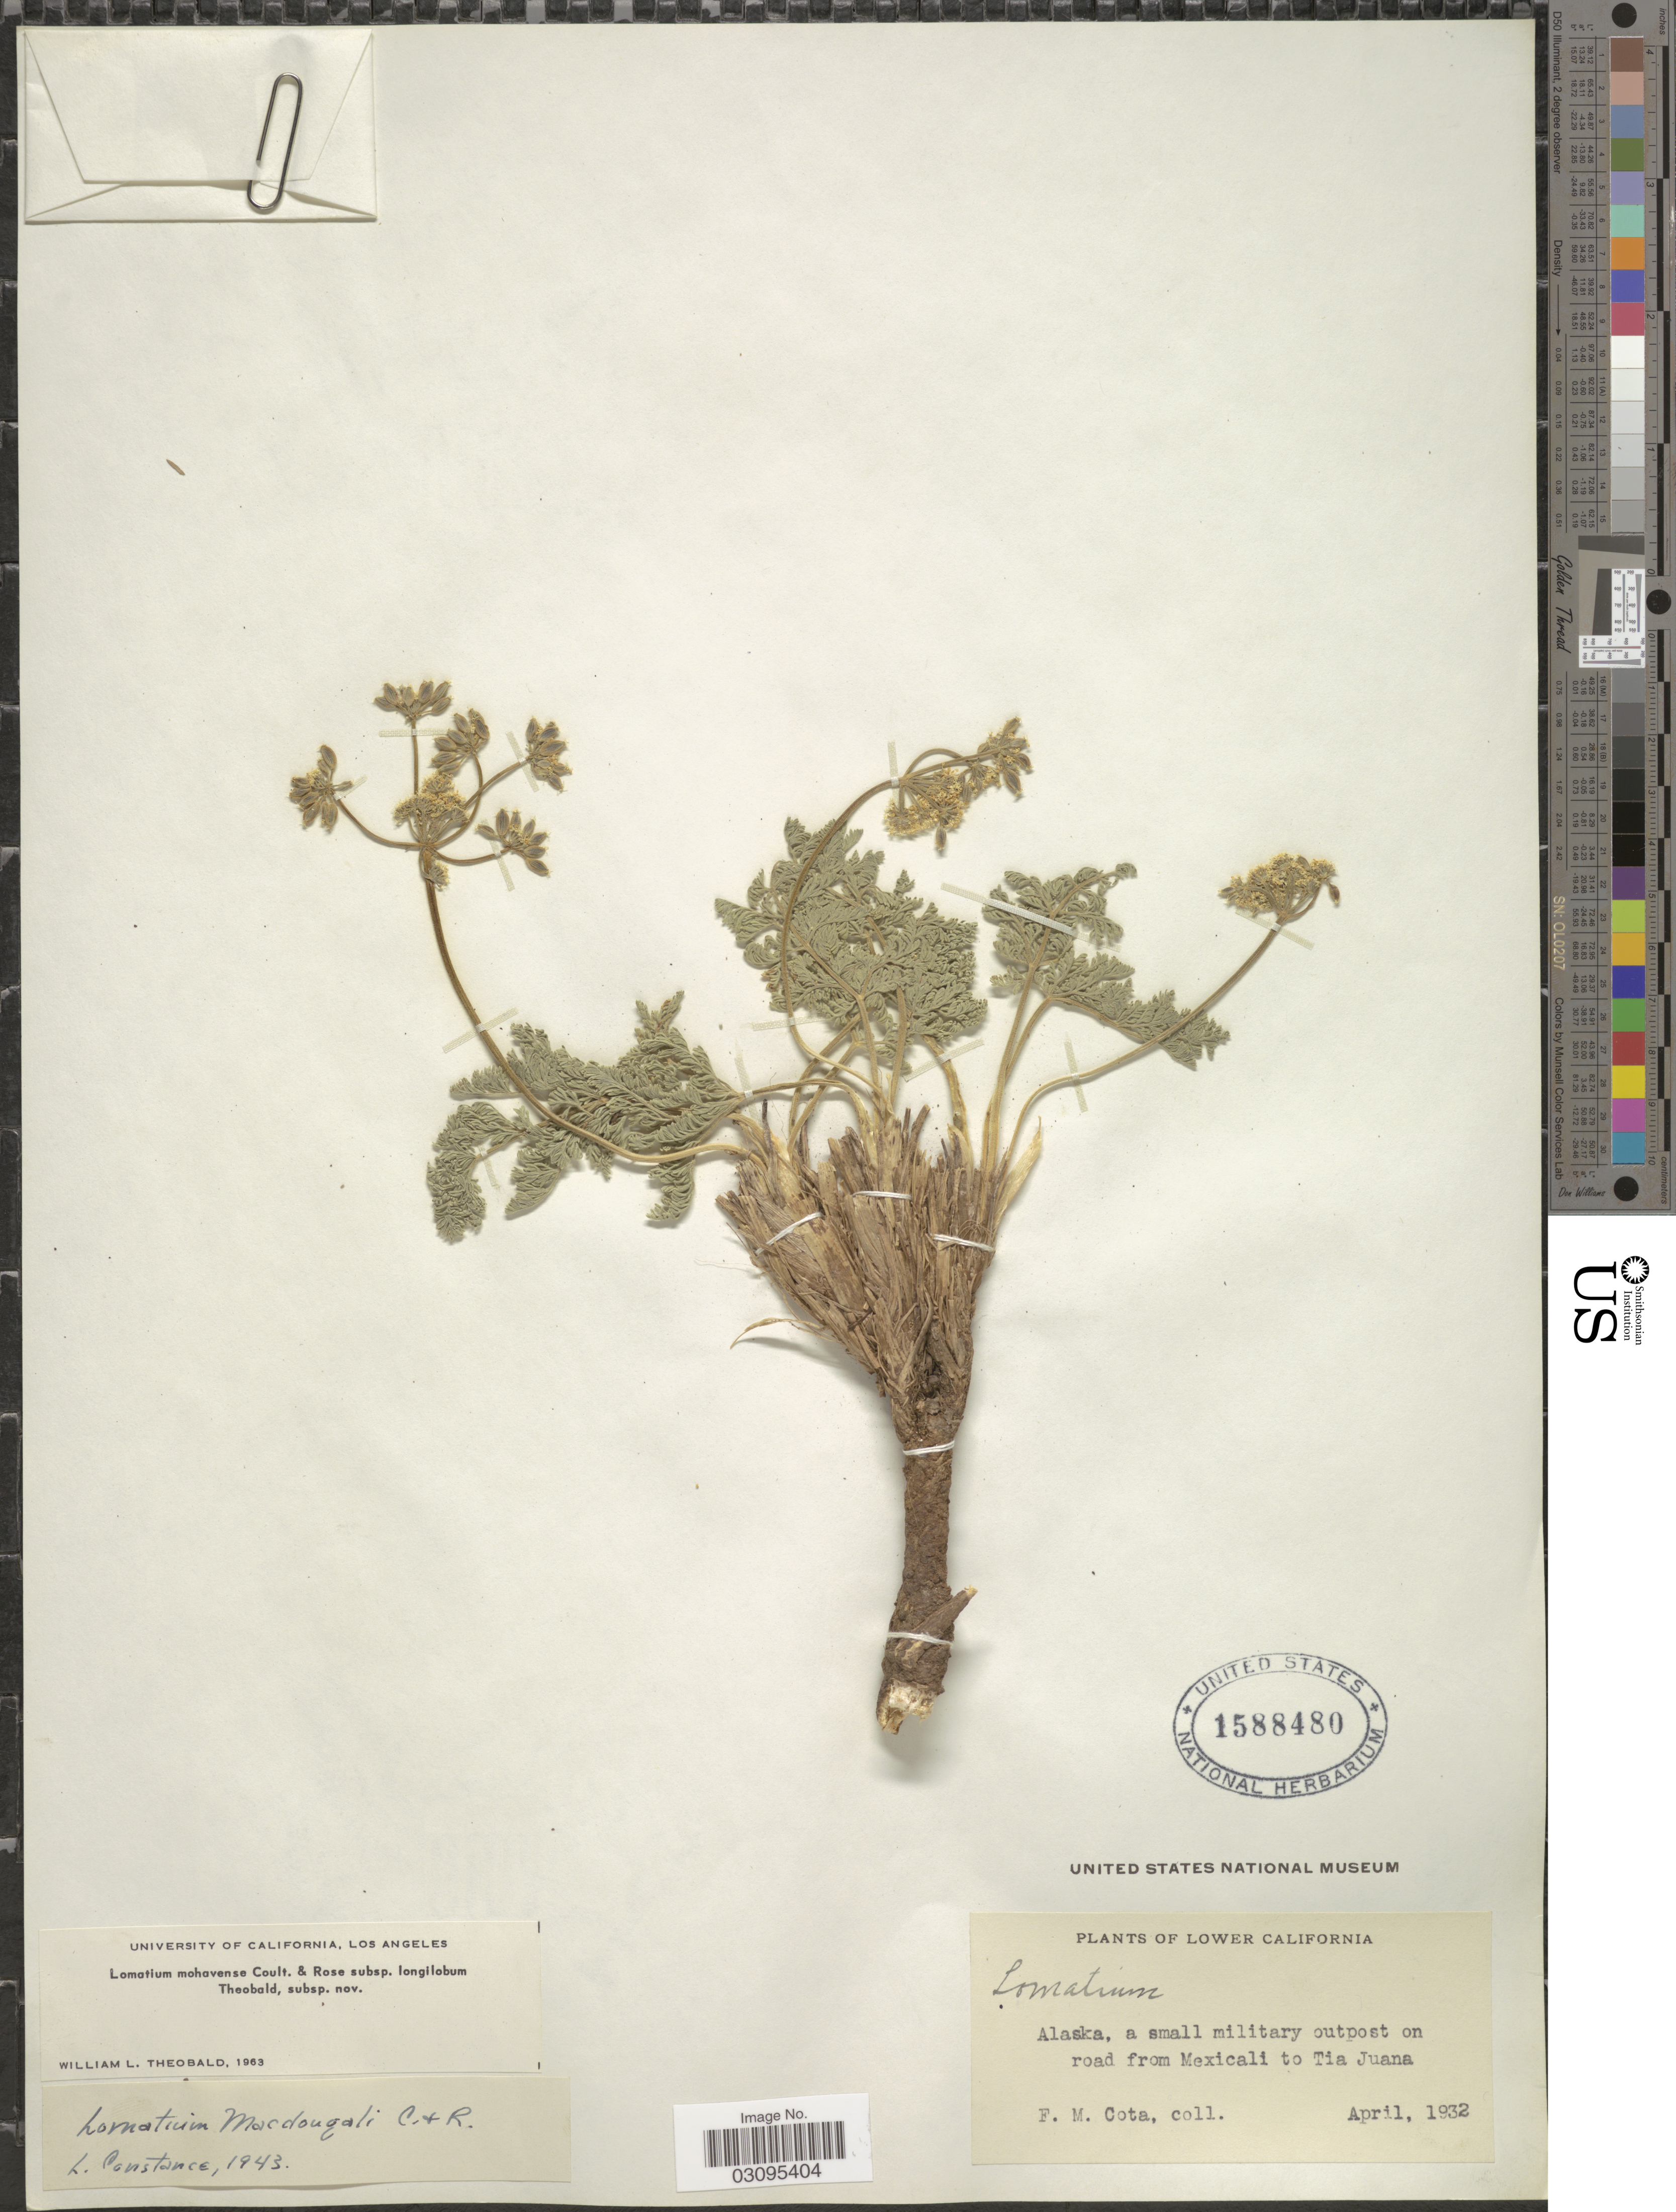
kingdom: Plantae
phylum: Tracheophyta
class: Magnoliopsida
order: Apiales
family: Apiaceae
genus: Lomatium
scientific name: Lomatium macdougalii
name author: J.M. Coult. & Rose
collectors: F. Cota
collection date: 1932-04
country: Mexico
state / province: Baja California Norte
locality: Lower California, Alaska, a small military outpost on road from Mexicali to Tia Juana.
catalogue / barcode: US 1588480